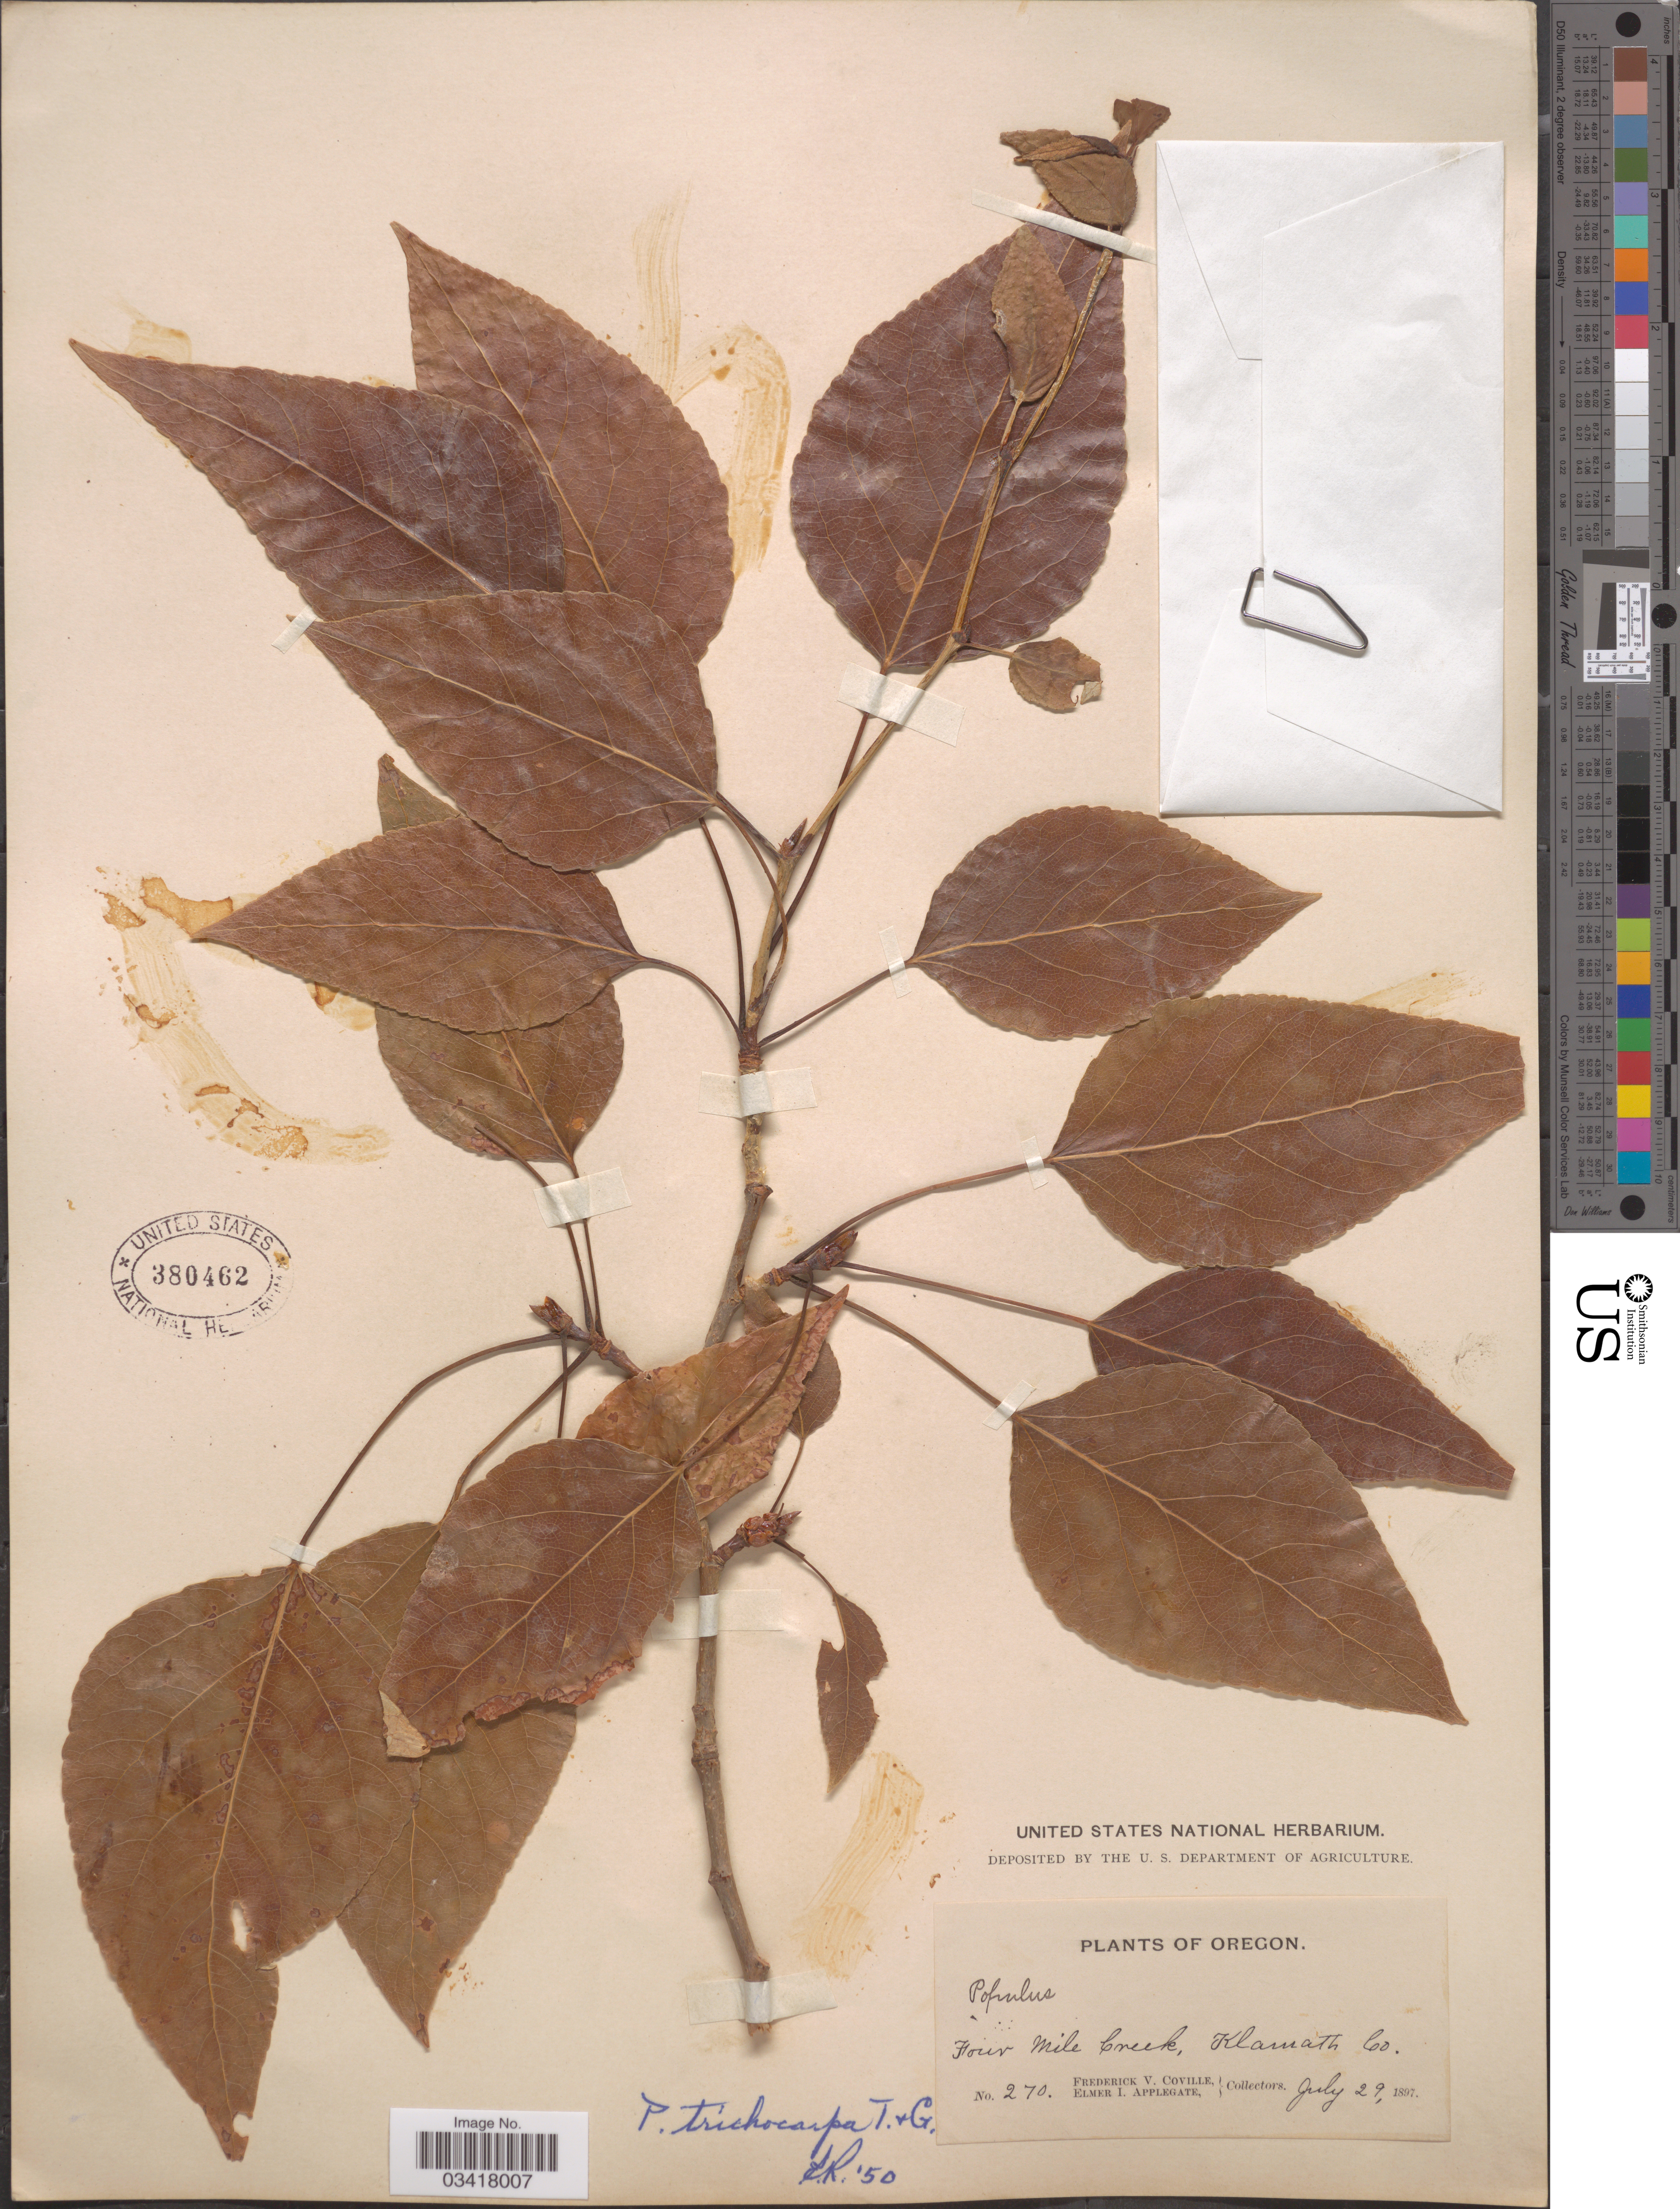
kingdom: Plantae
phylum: Tracheophyta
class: Magnoliopsida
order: Malpighiales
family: Salicaceae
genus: Populus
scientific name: Populus trichocarpa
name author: Torr. & A. Gray ex W. Hook.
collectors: F. V. Coville & E. I. Applegate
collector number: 270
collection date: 1897-07-29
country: United States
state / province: Oregon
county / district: Klamath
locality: Four Mile Creek, Klamath Co.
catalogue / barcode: US 380462